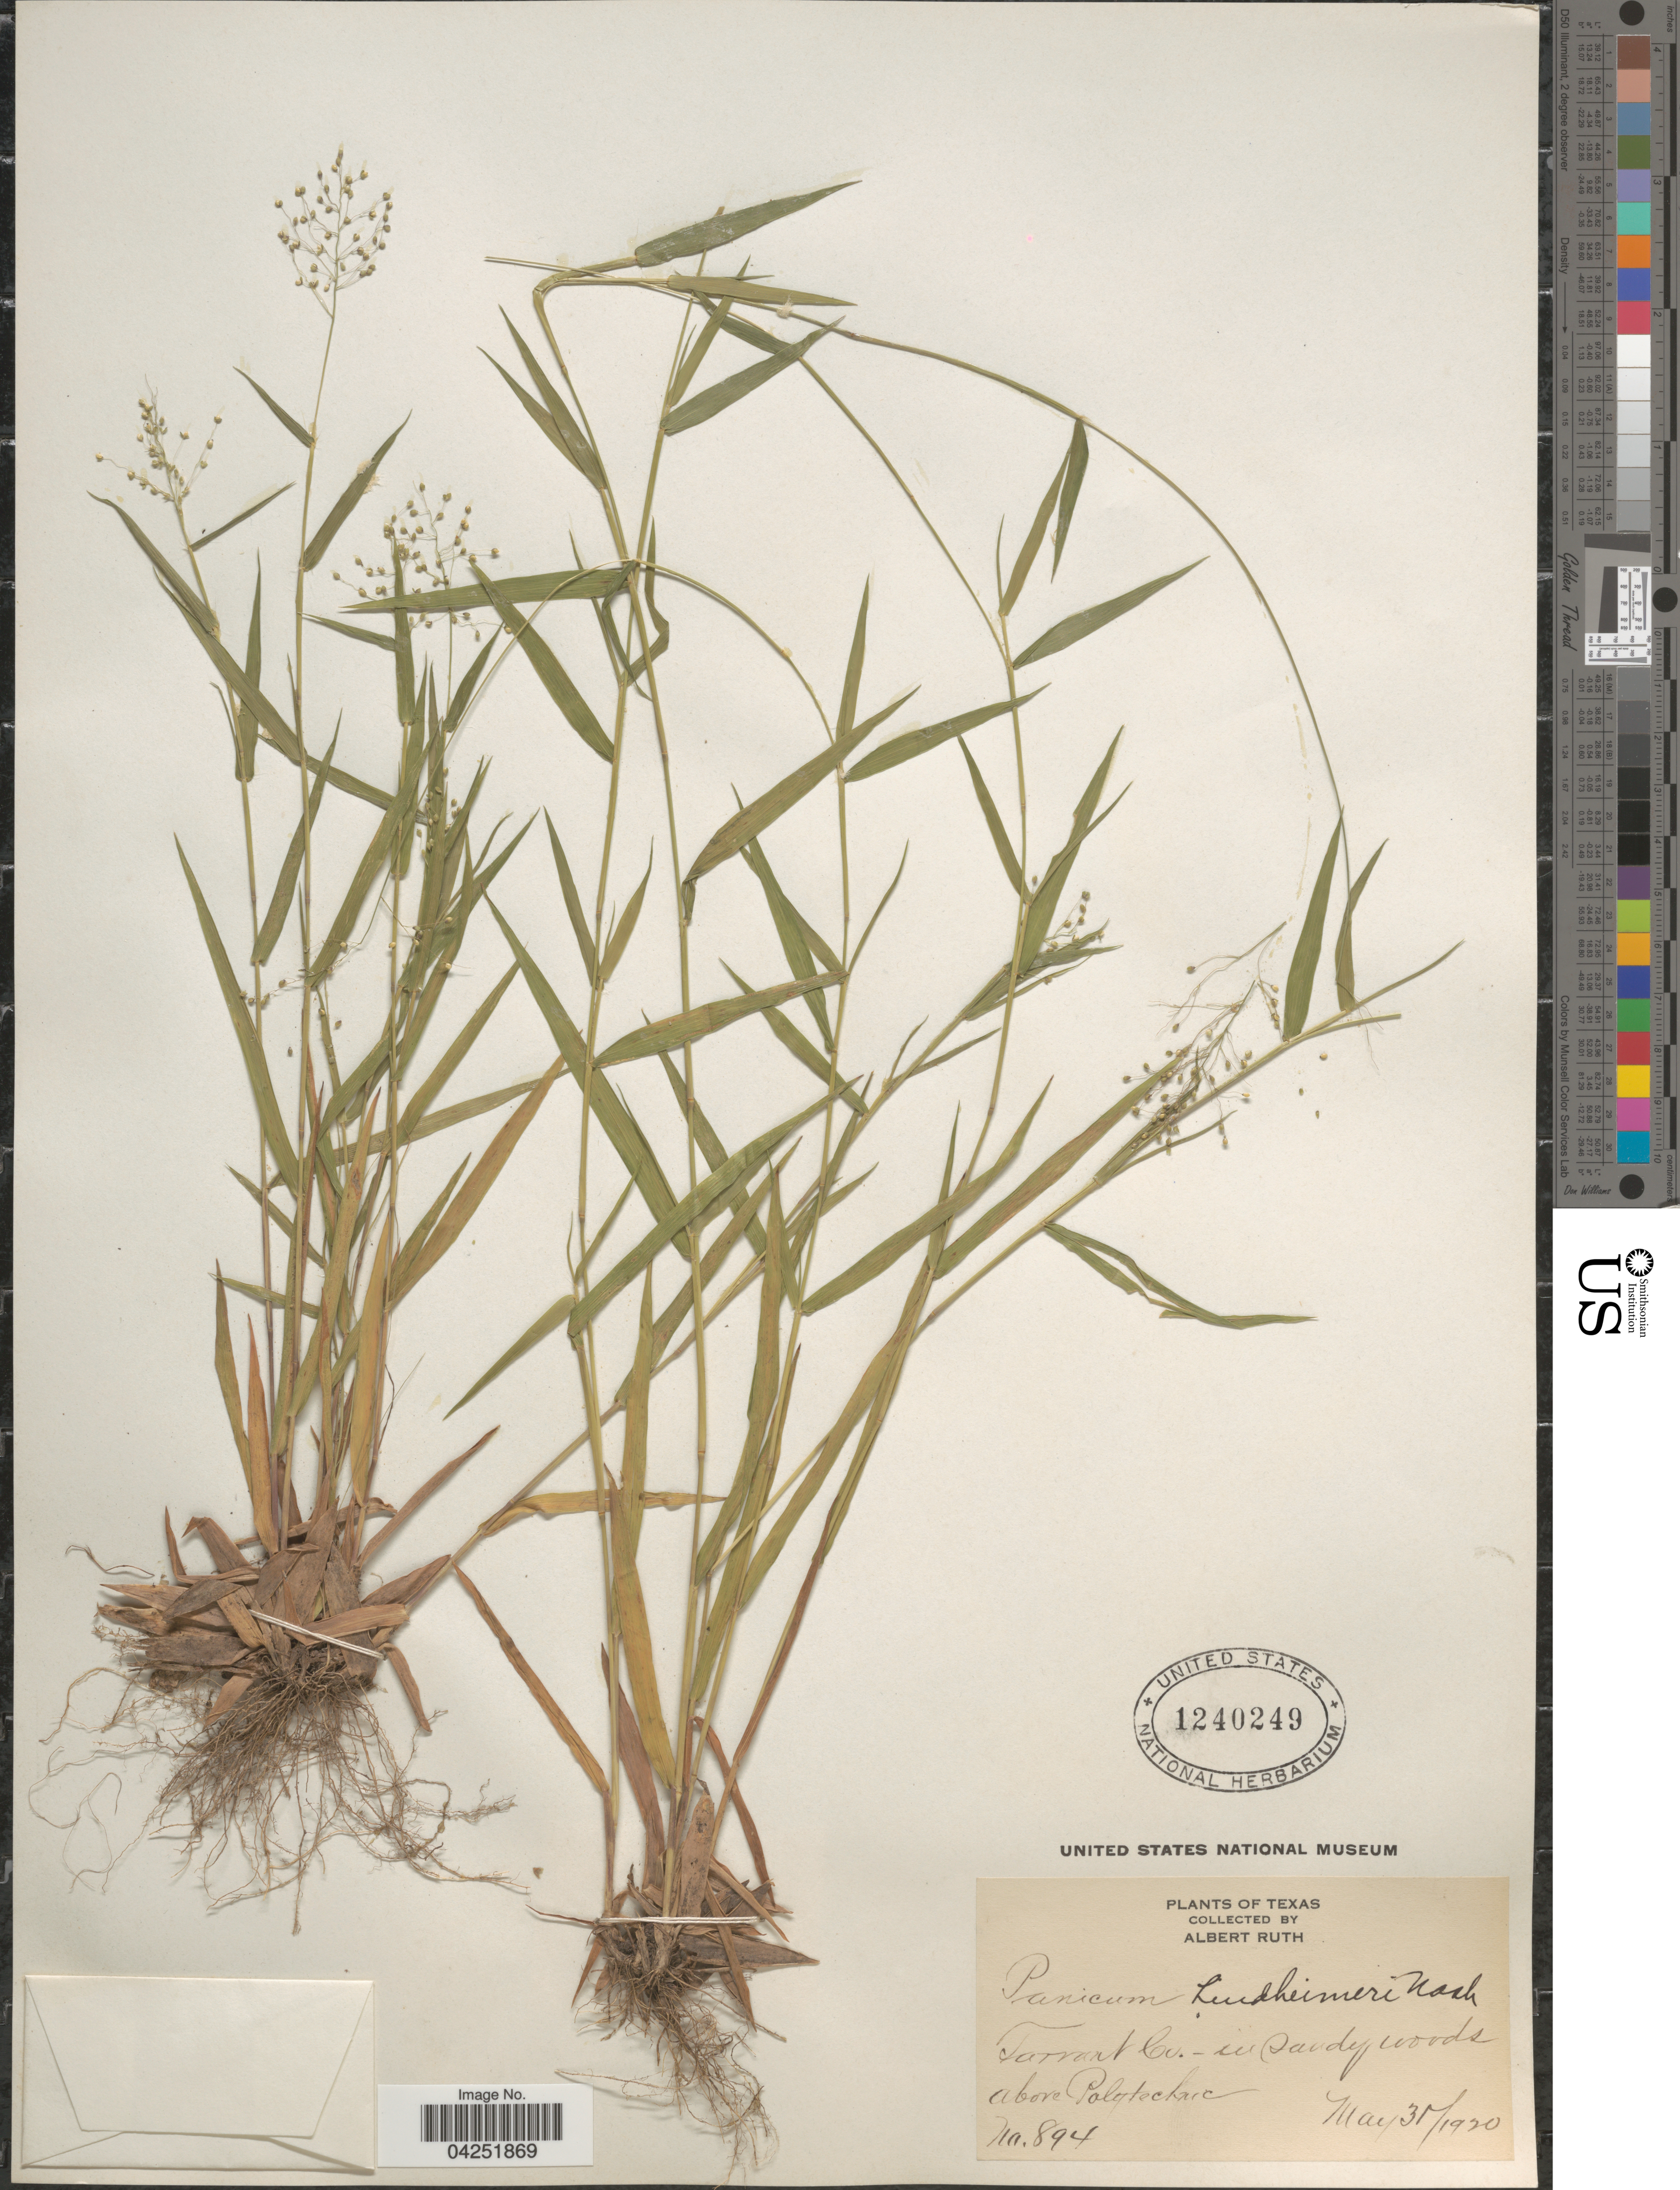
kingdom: Plantae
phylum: Tracheophyta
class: Liliopsida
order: Poales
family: Poaceae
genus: Dichanthelium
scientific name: Dichanthelium acuminatum var. lindheimeri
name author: (Nash) Gould & C.A. Clark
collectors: A. Ruth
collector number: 894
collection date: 1920-05-31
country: United States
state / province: Texas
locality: Tarrant Co. - in sandy woods above Polytechnic.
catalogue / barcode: US 1240249